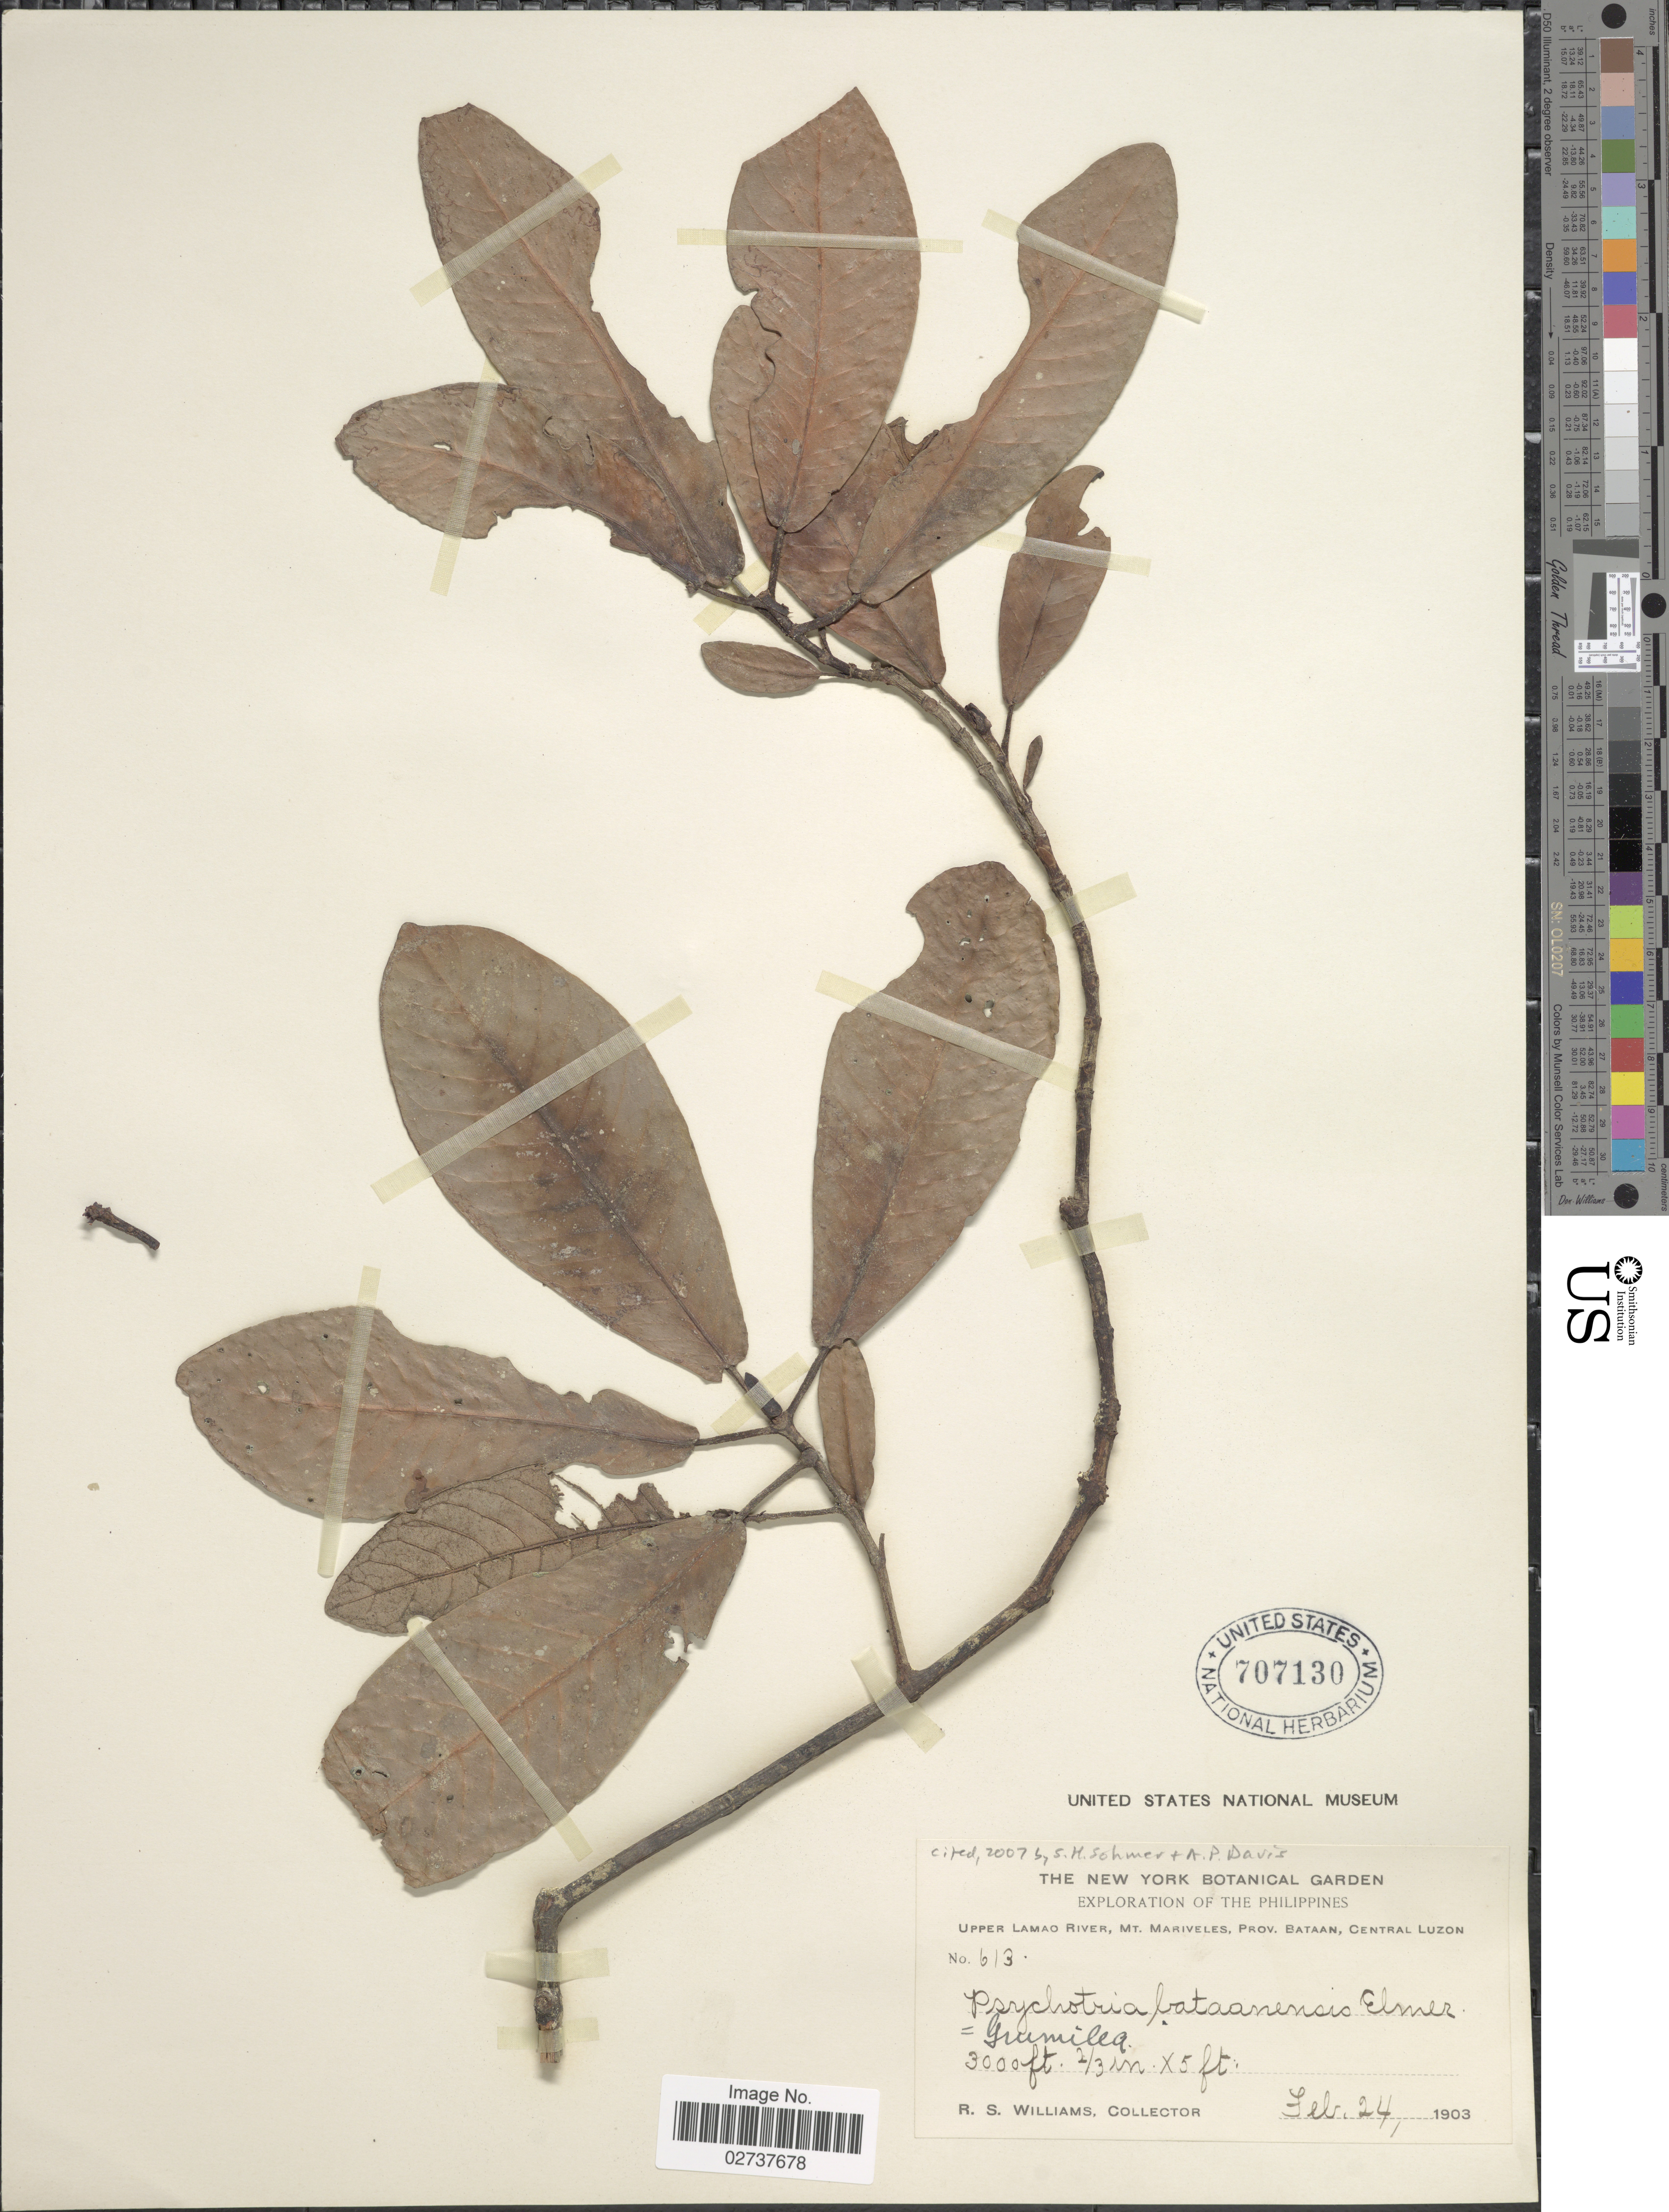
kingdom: Plantae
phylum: Tracheophyta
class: Magnoliopsida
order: Gentianales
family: Rubiaceae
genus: Psychotria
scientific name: Psychotria bataanensis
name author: Elmer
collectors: R. S. Williams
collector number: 613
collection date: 1903-02-24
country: Philippines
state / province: Central Luzon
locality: Upper Lamao River, Mt. Mariveles, Prov. Bataan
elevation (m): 914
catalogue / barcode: US 707130